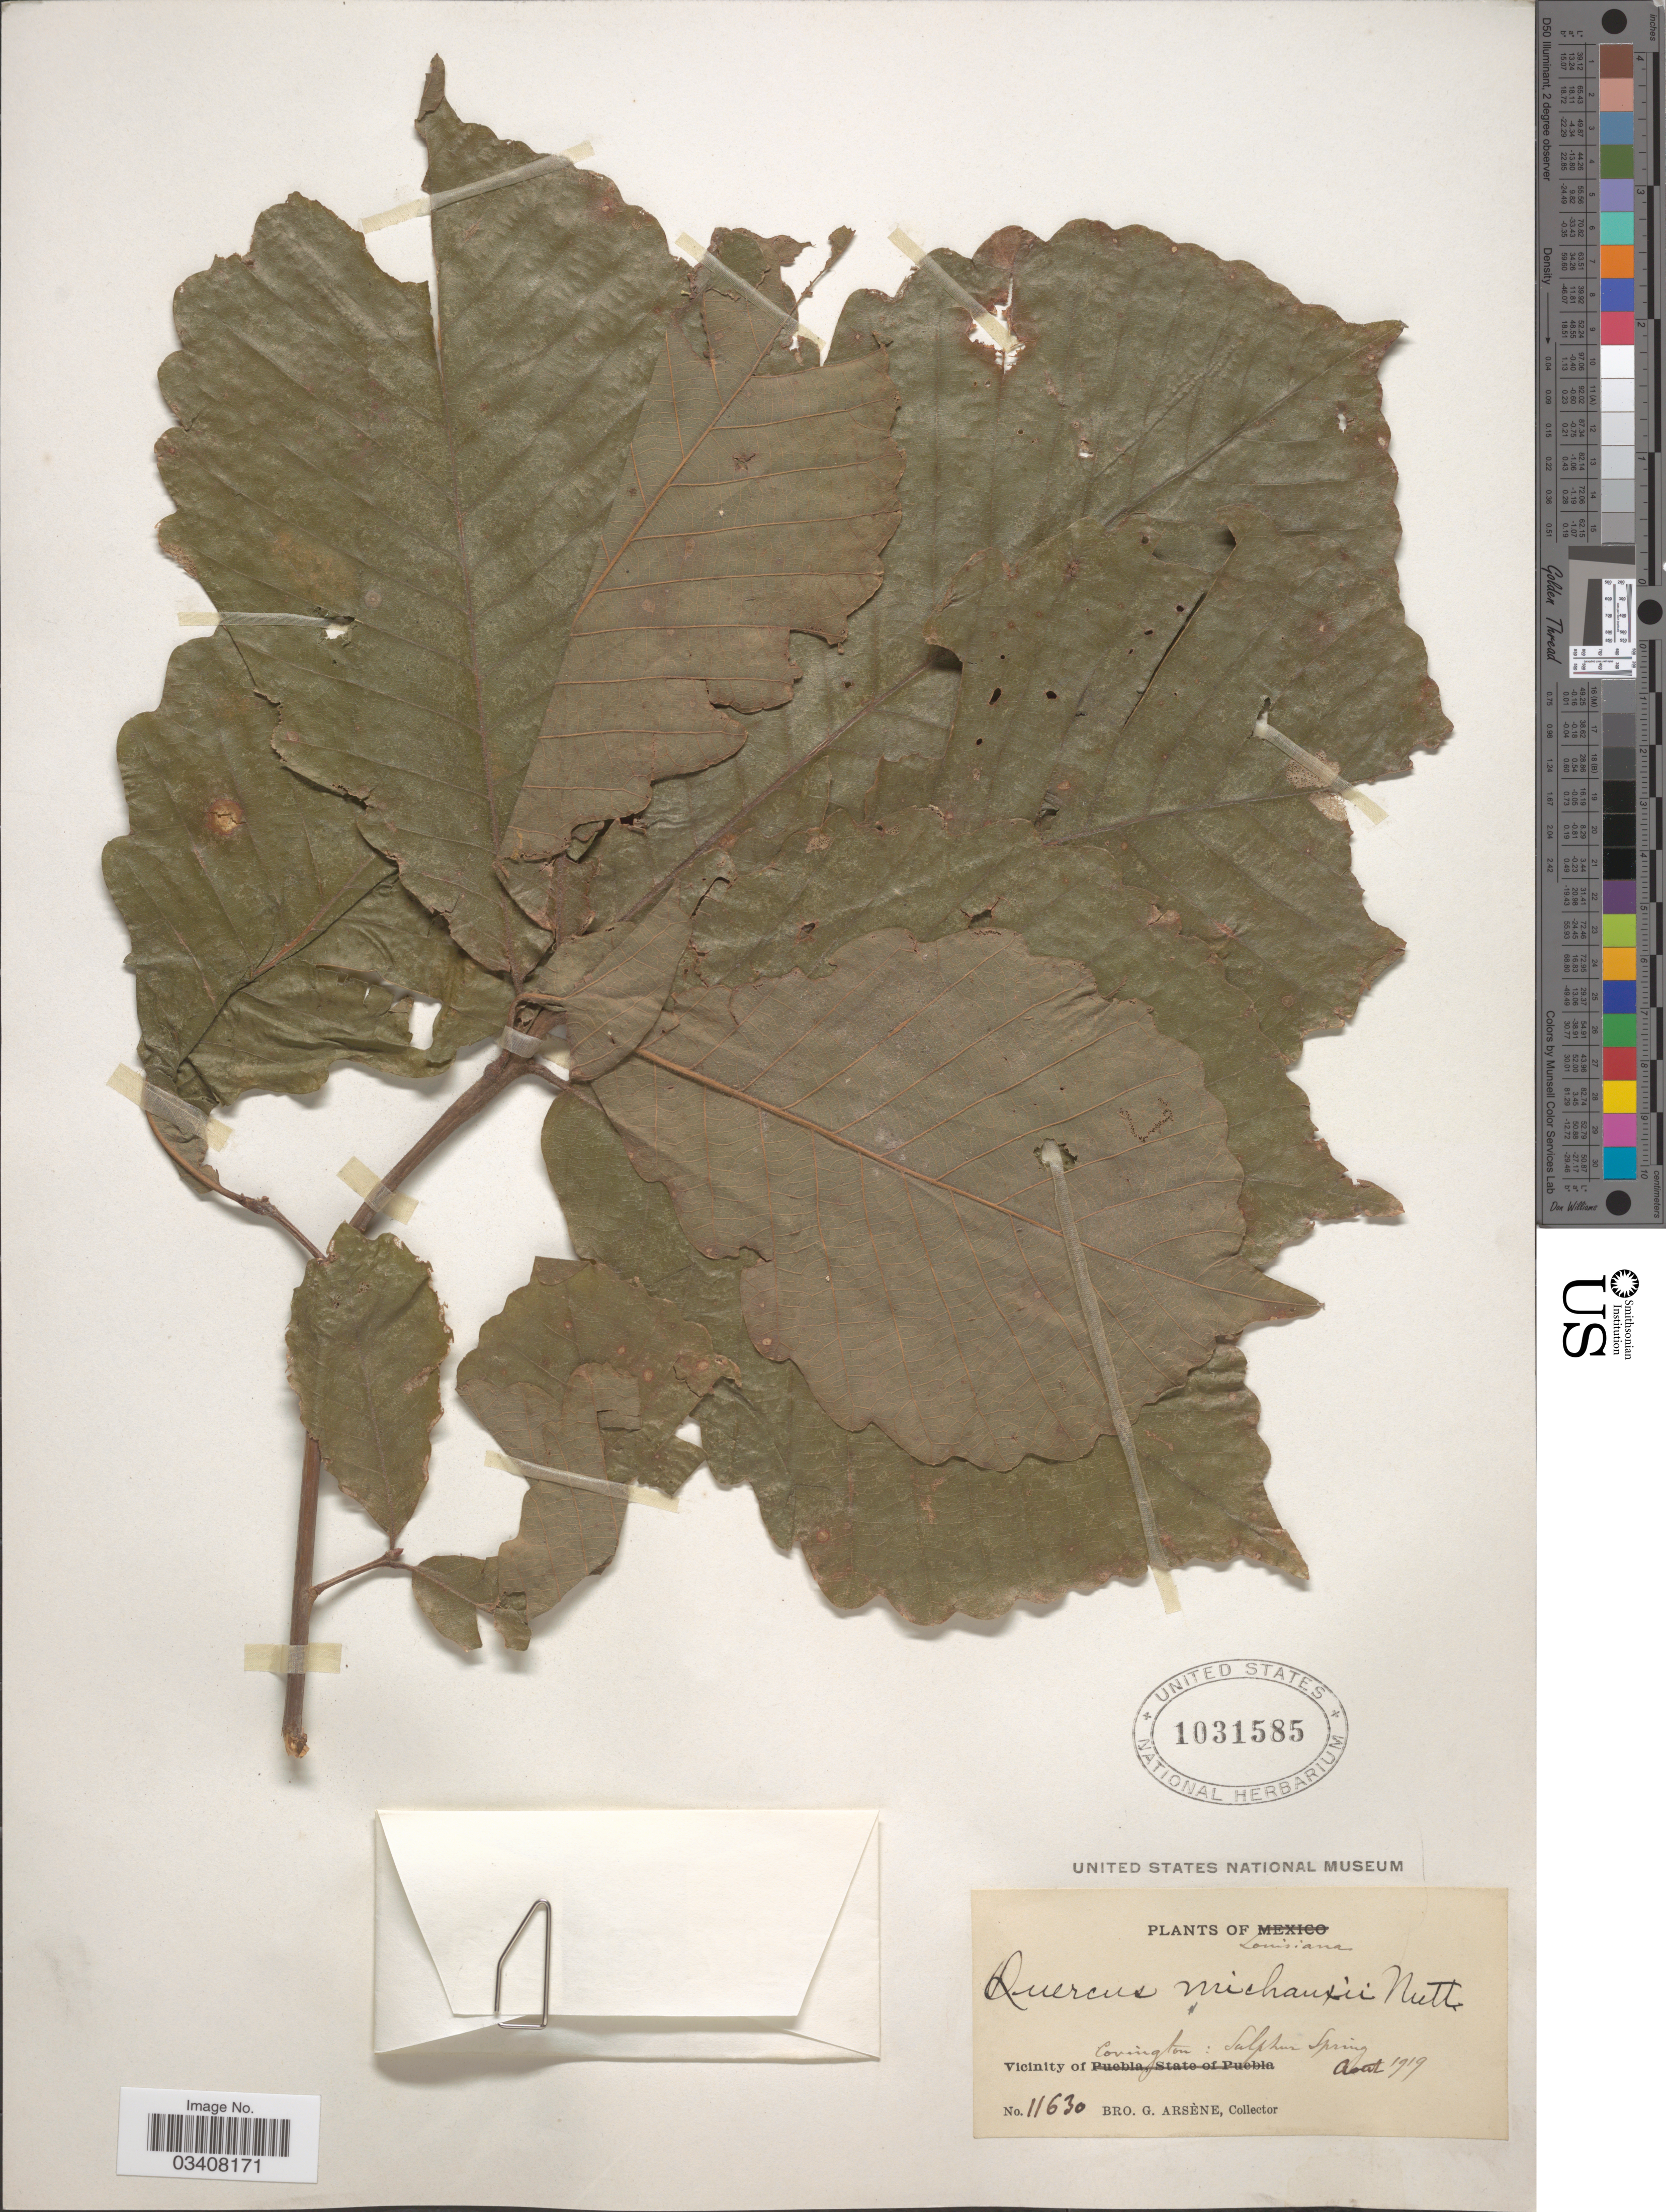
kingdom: Plantae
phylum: Tracheophyta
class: Magnoliopsida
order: Fagales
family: Fagaceae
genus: Quercus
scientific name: Quercus prinus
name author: L.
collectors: Bro. G. Arsène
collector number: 11630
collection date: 1919-08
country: United States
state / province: Louisiana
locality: Vicinity of Covington: Sulphur Spring.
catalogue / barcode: US 1031585